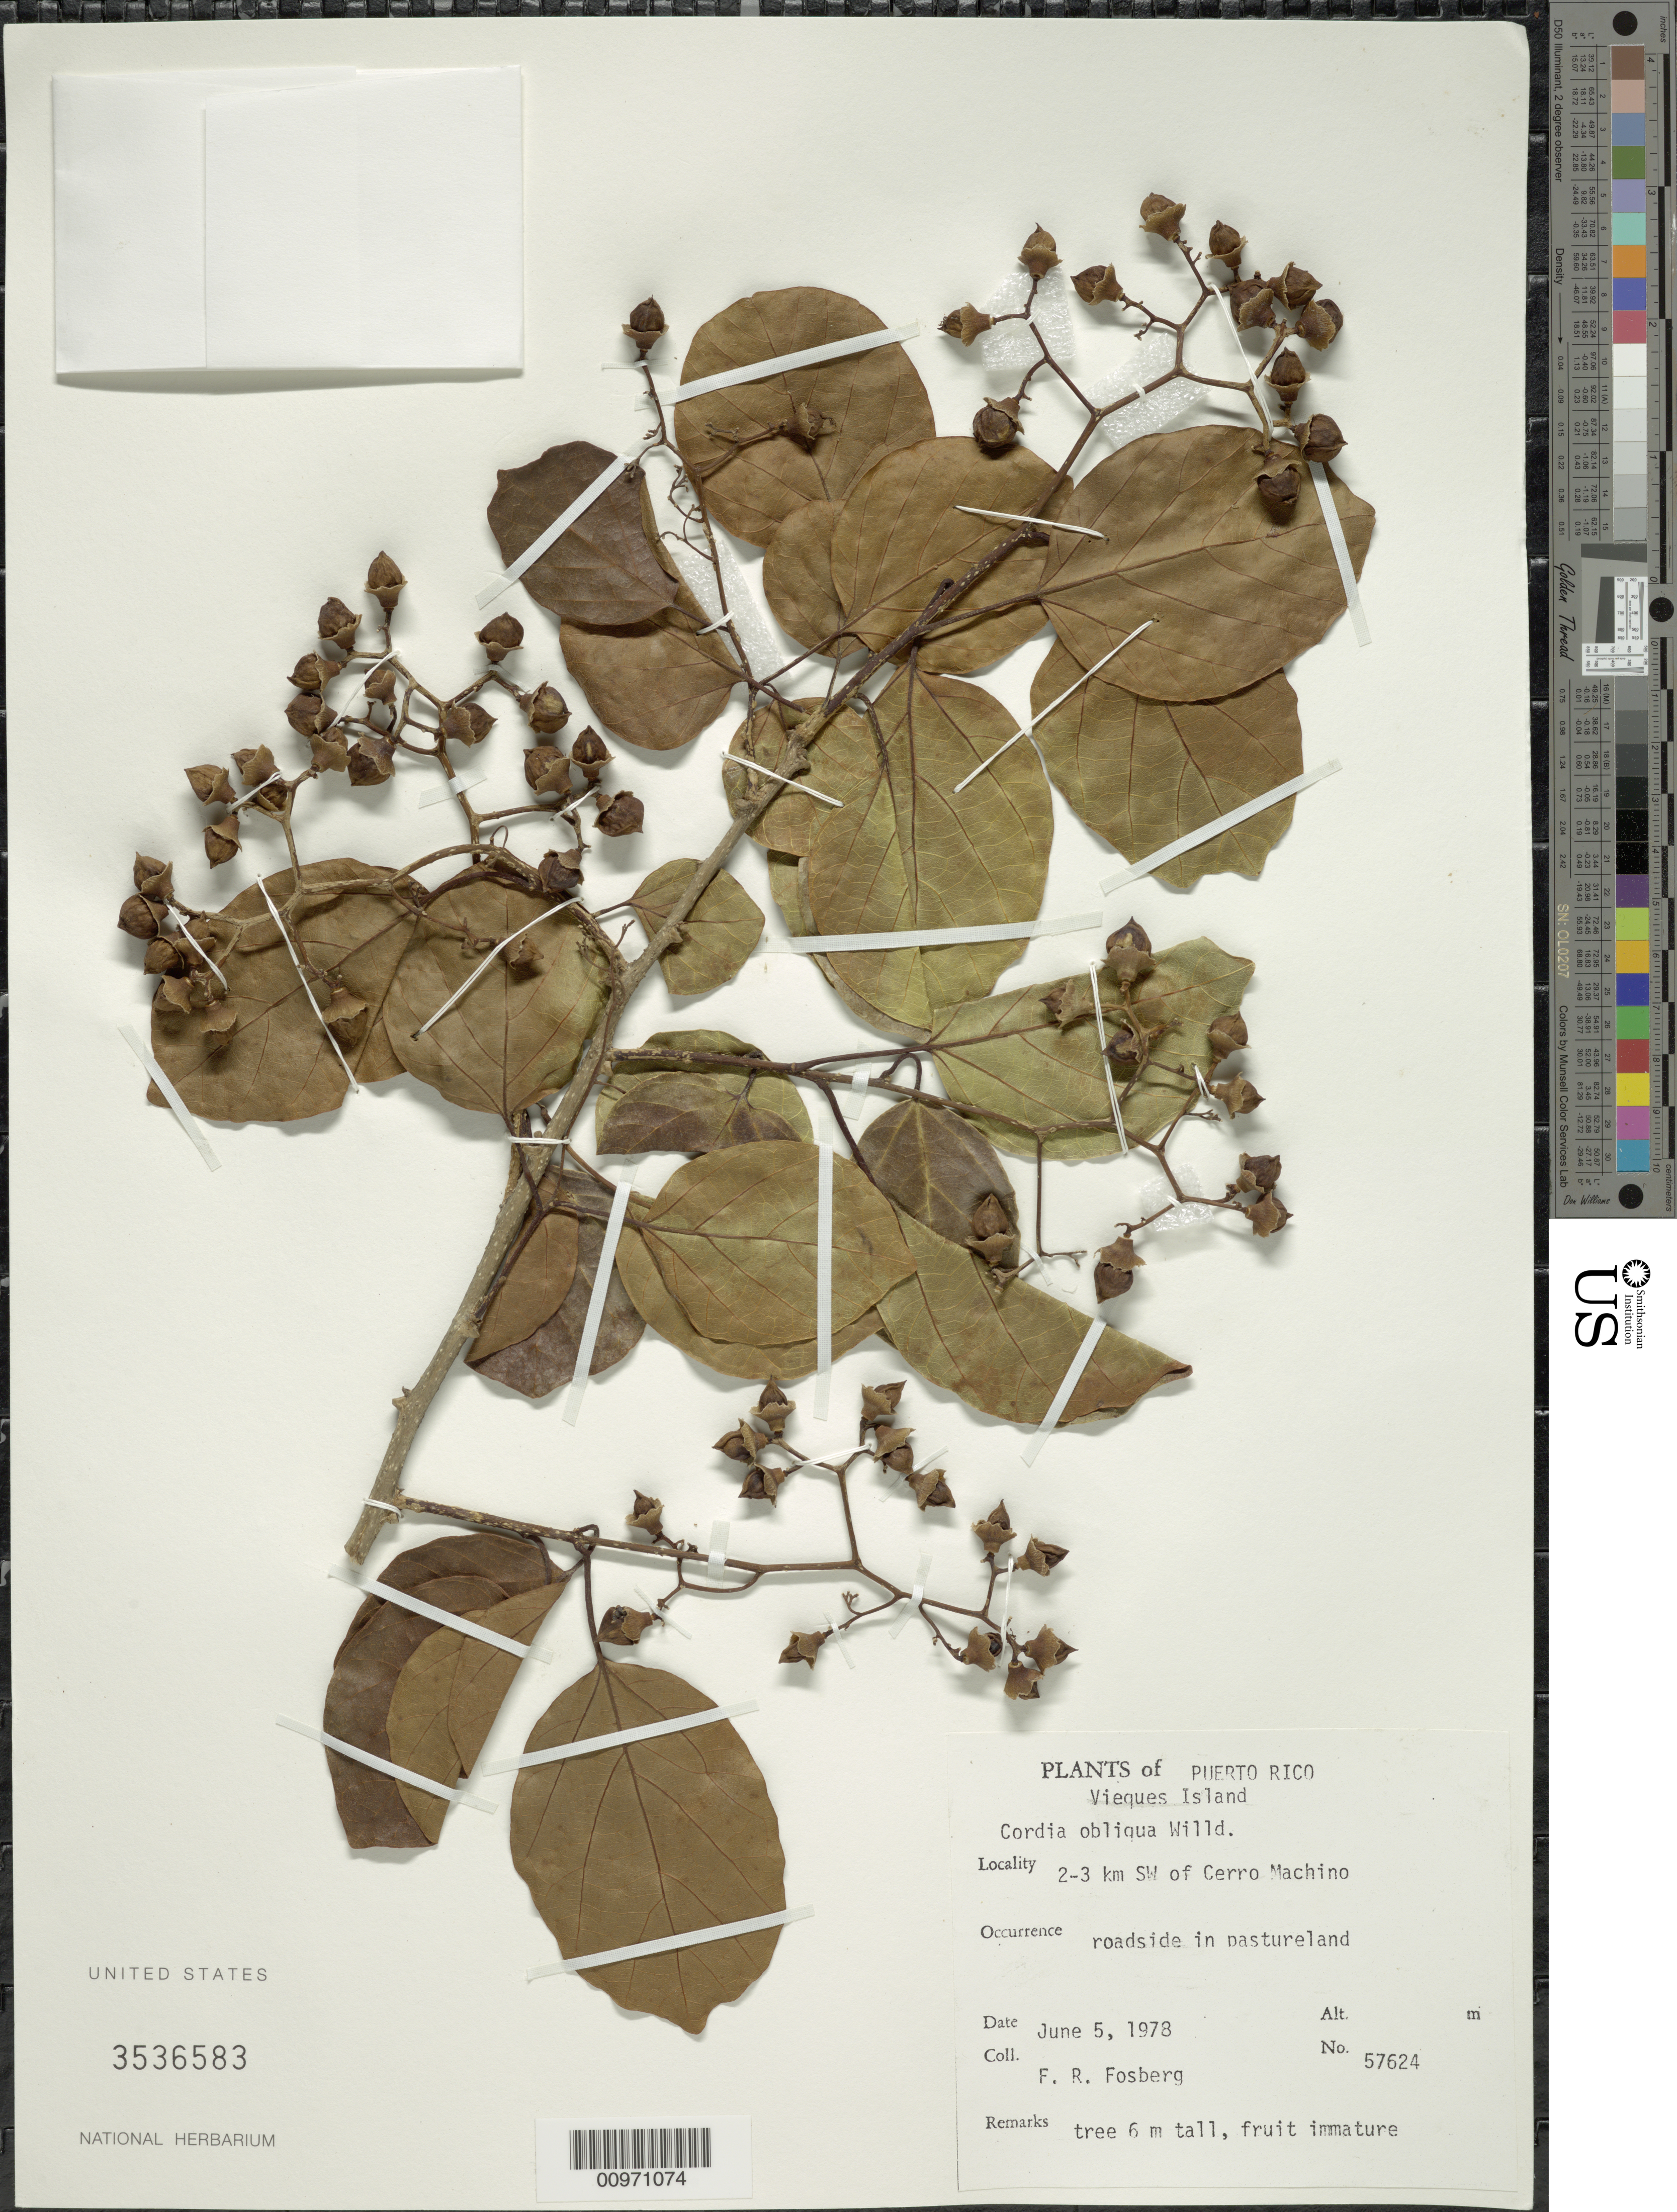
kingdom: Plantae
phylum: Tracheophyta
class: Magnoliopsida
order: Boraginales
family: Cordiaceae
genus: Cordia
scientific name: Cordia obliqua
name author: Willd.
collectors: F. R. Fosberg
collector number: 57624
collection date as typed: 05 Jun 1978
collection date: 1978-06-05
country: Puerto Rico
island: Vieques I.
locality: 2-3 km SW of Cerro Machino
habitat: Roadside in pasture land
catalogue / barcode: US 3536583